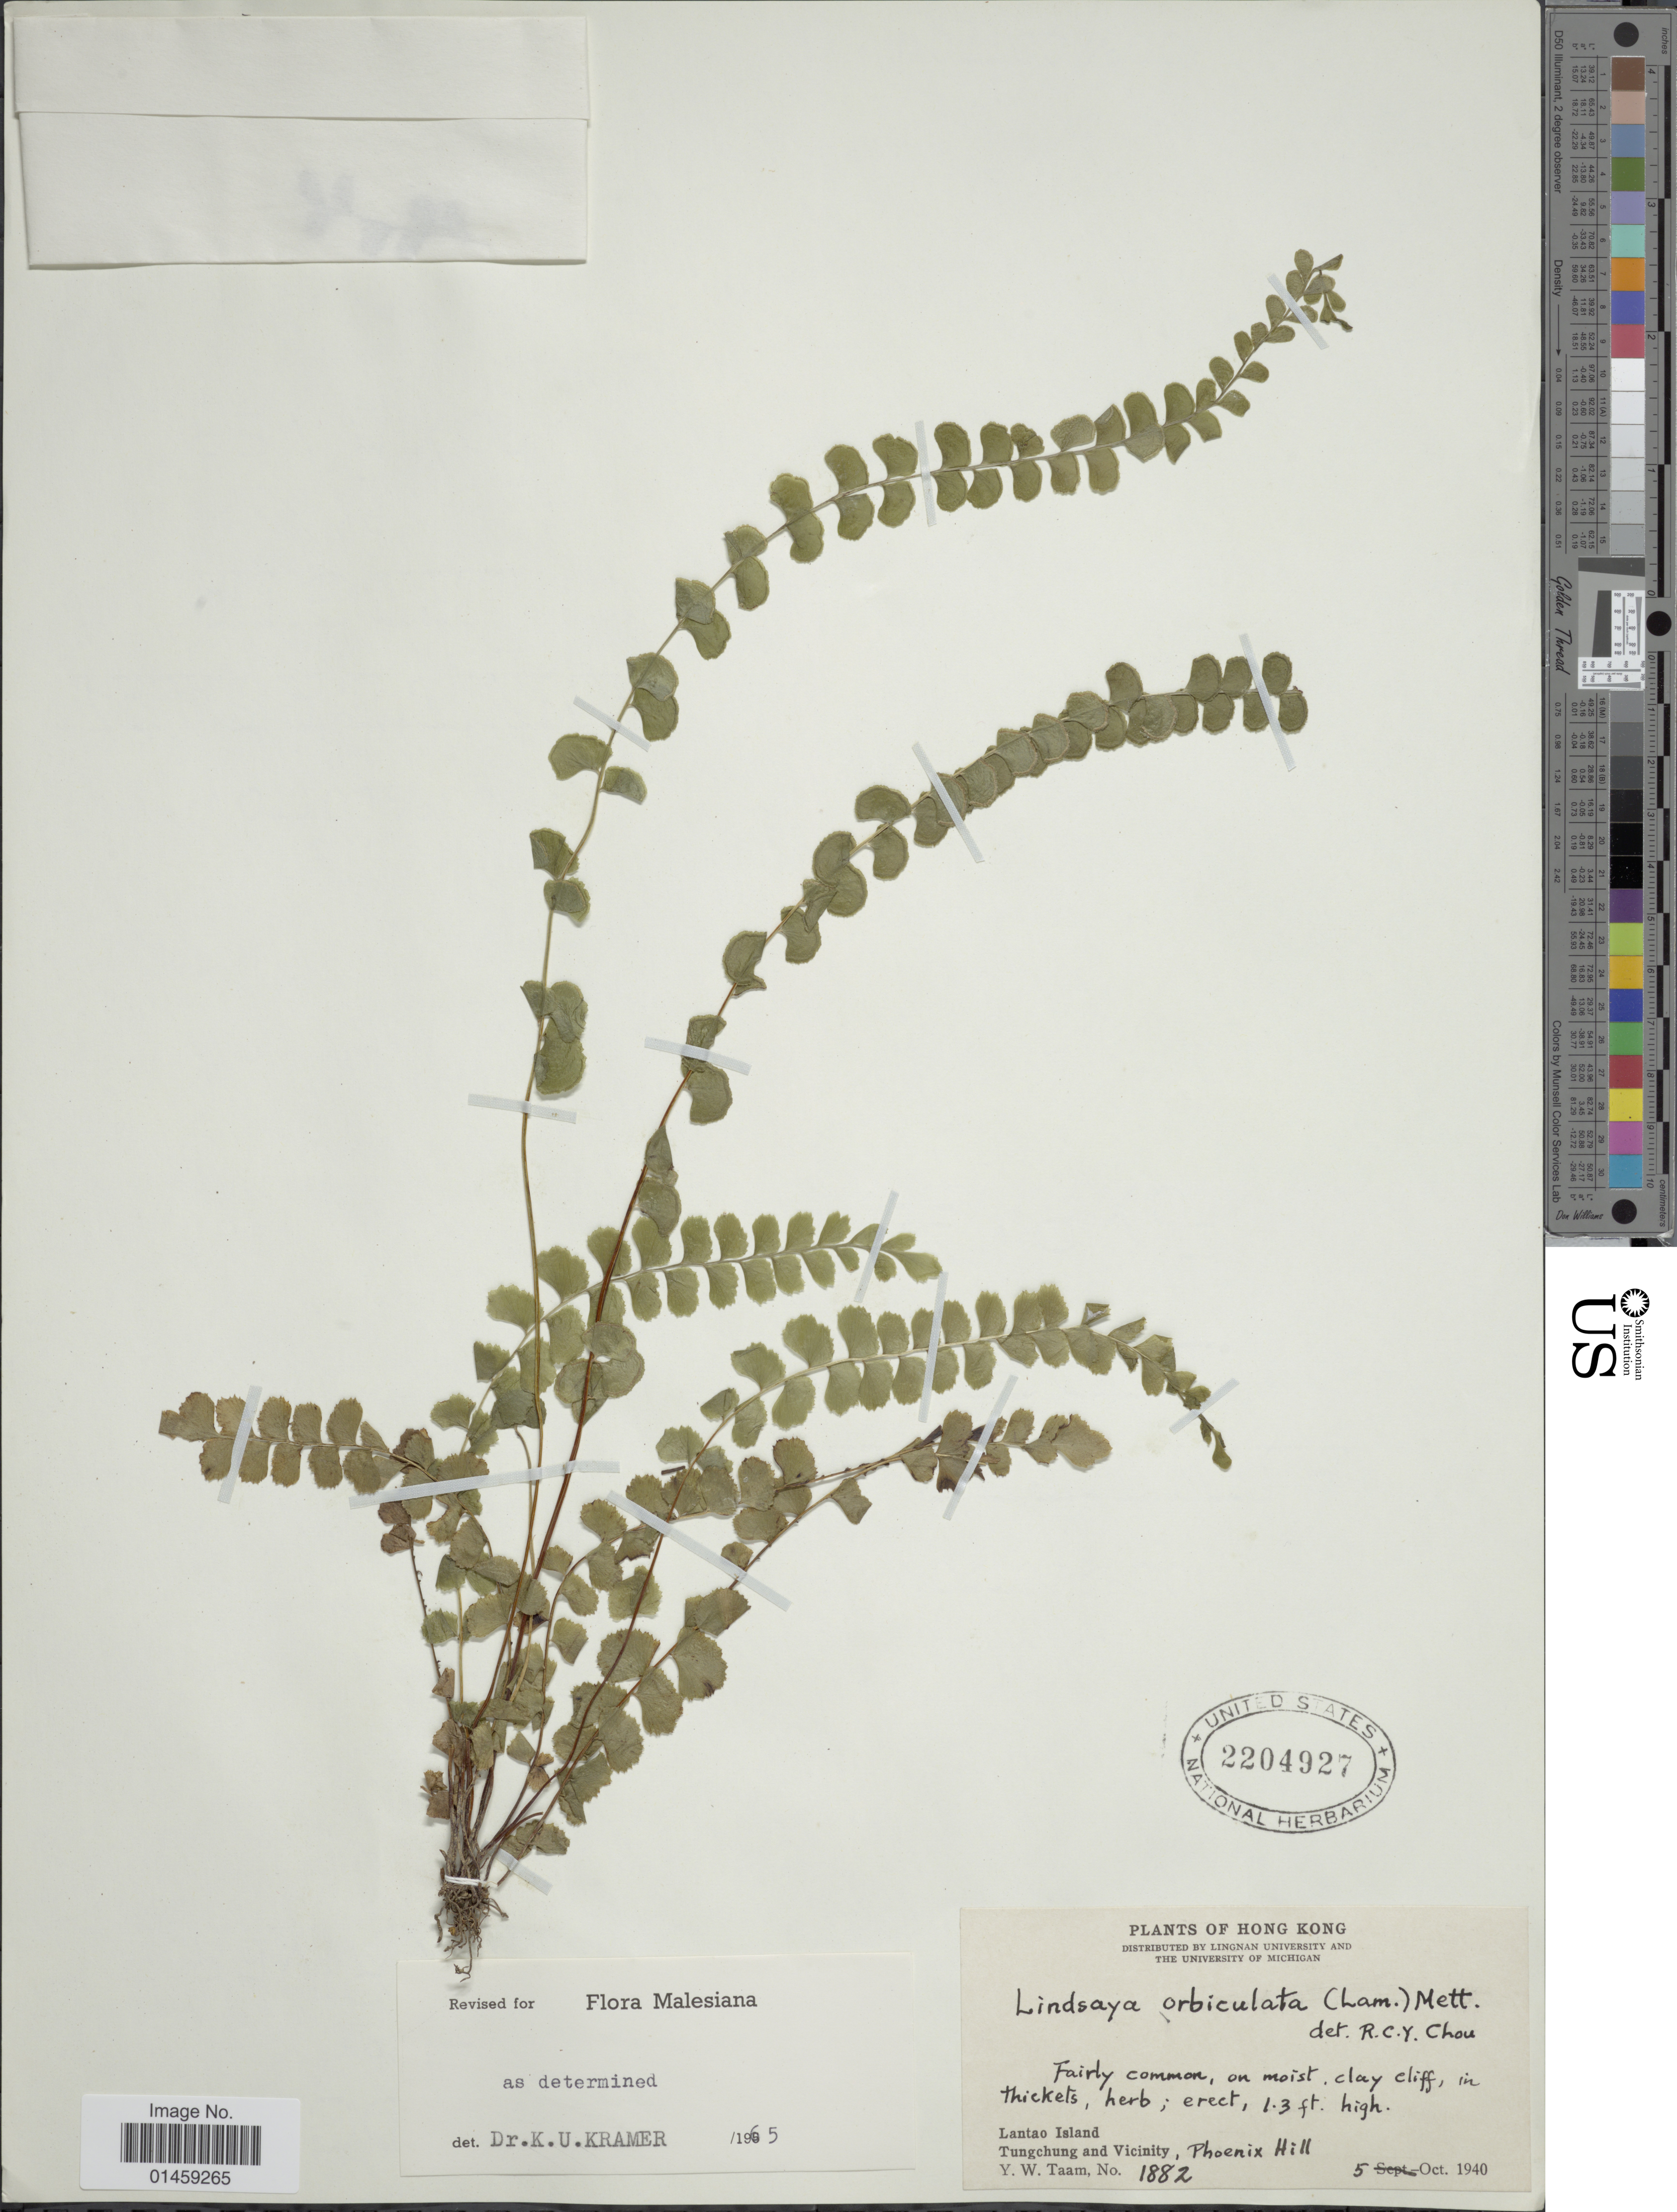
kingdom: Plantae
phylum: Tracheophyta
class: Polypodiopsida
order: Polypodiales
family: Lindsaeaceae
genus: Lindsaea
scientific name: Lindsaea orbiculata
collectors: Y. W. Taam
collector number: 1882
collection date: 1940-10-05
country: China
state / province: Hong Kong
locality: Lantao Island. Tungchung and Vicinity, Phoenix Hill.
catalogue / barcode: US 2204927